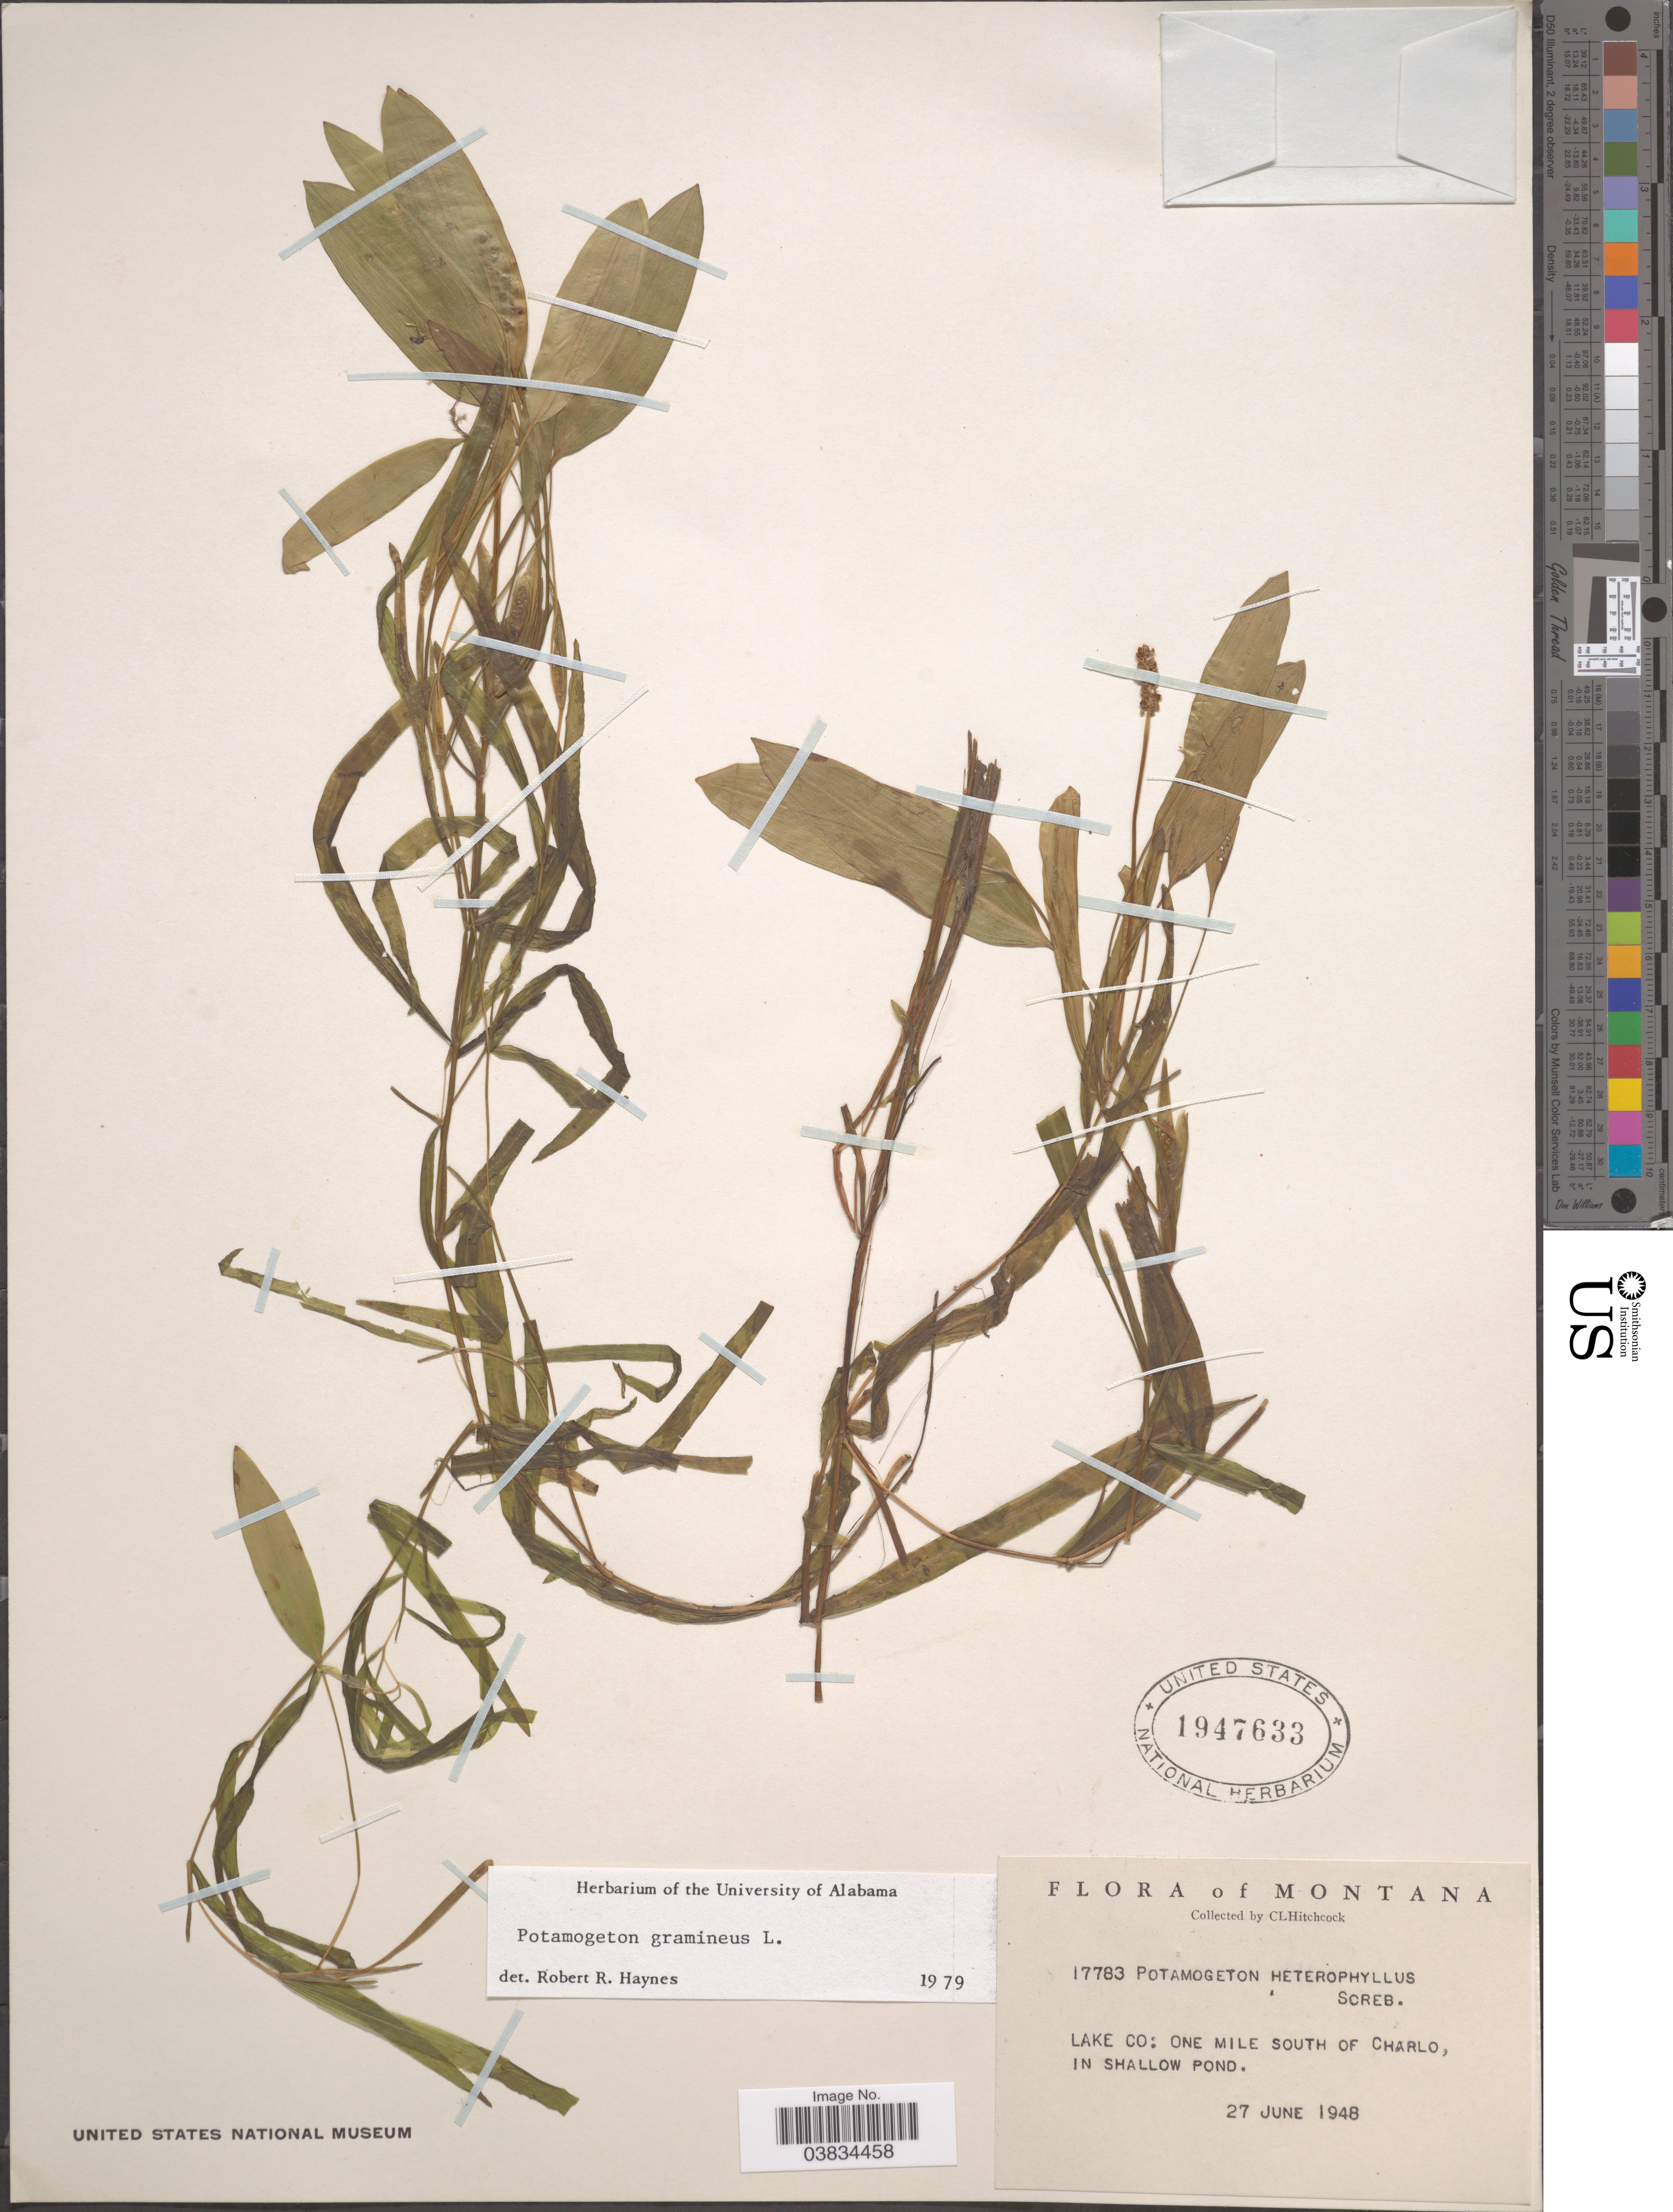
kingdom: Plantae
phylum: Tracheophyta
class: Liliopsida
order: Alismatales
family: Potamogetonaceae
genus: Potamogeton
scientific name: Potamogeton gramineus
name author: L.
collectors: C. L. Hitchcock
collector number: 17783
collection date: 1948-06-27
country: United States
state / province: Montana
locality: Lake Co: One mile south of Charlo, in shallow pond.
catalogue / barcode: US 1947633